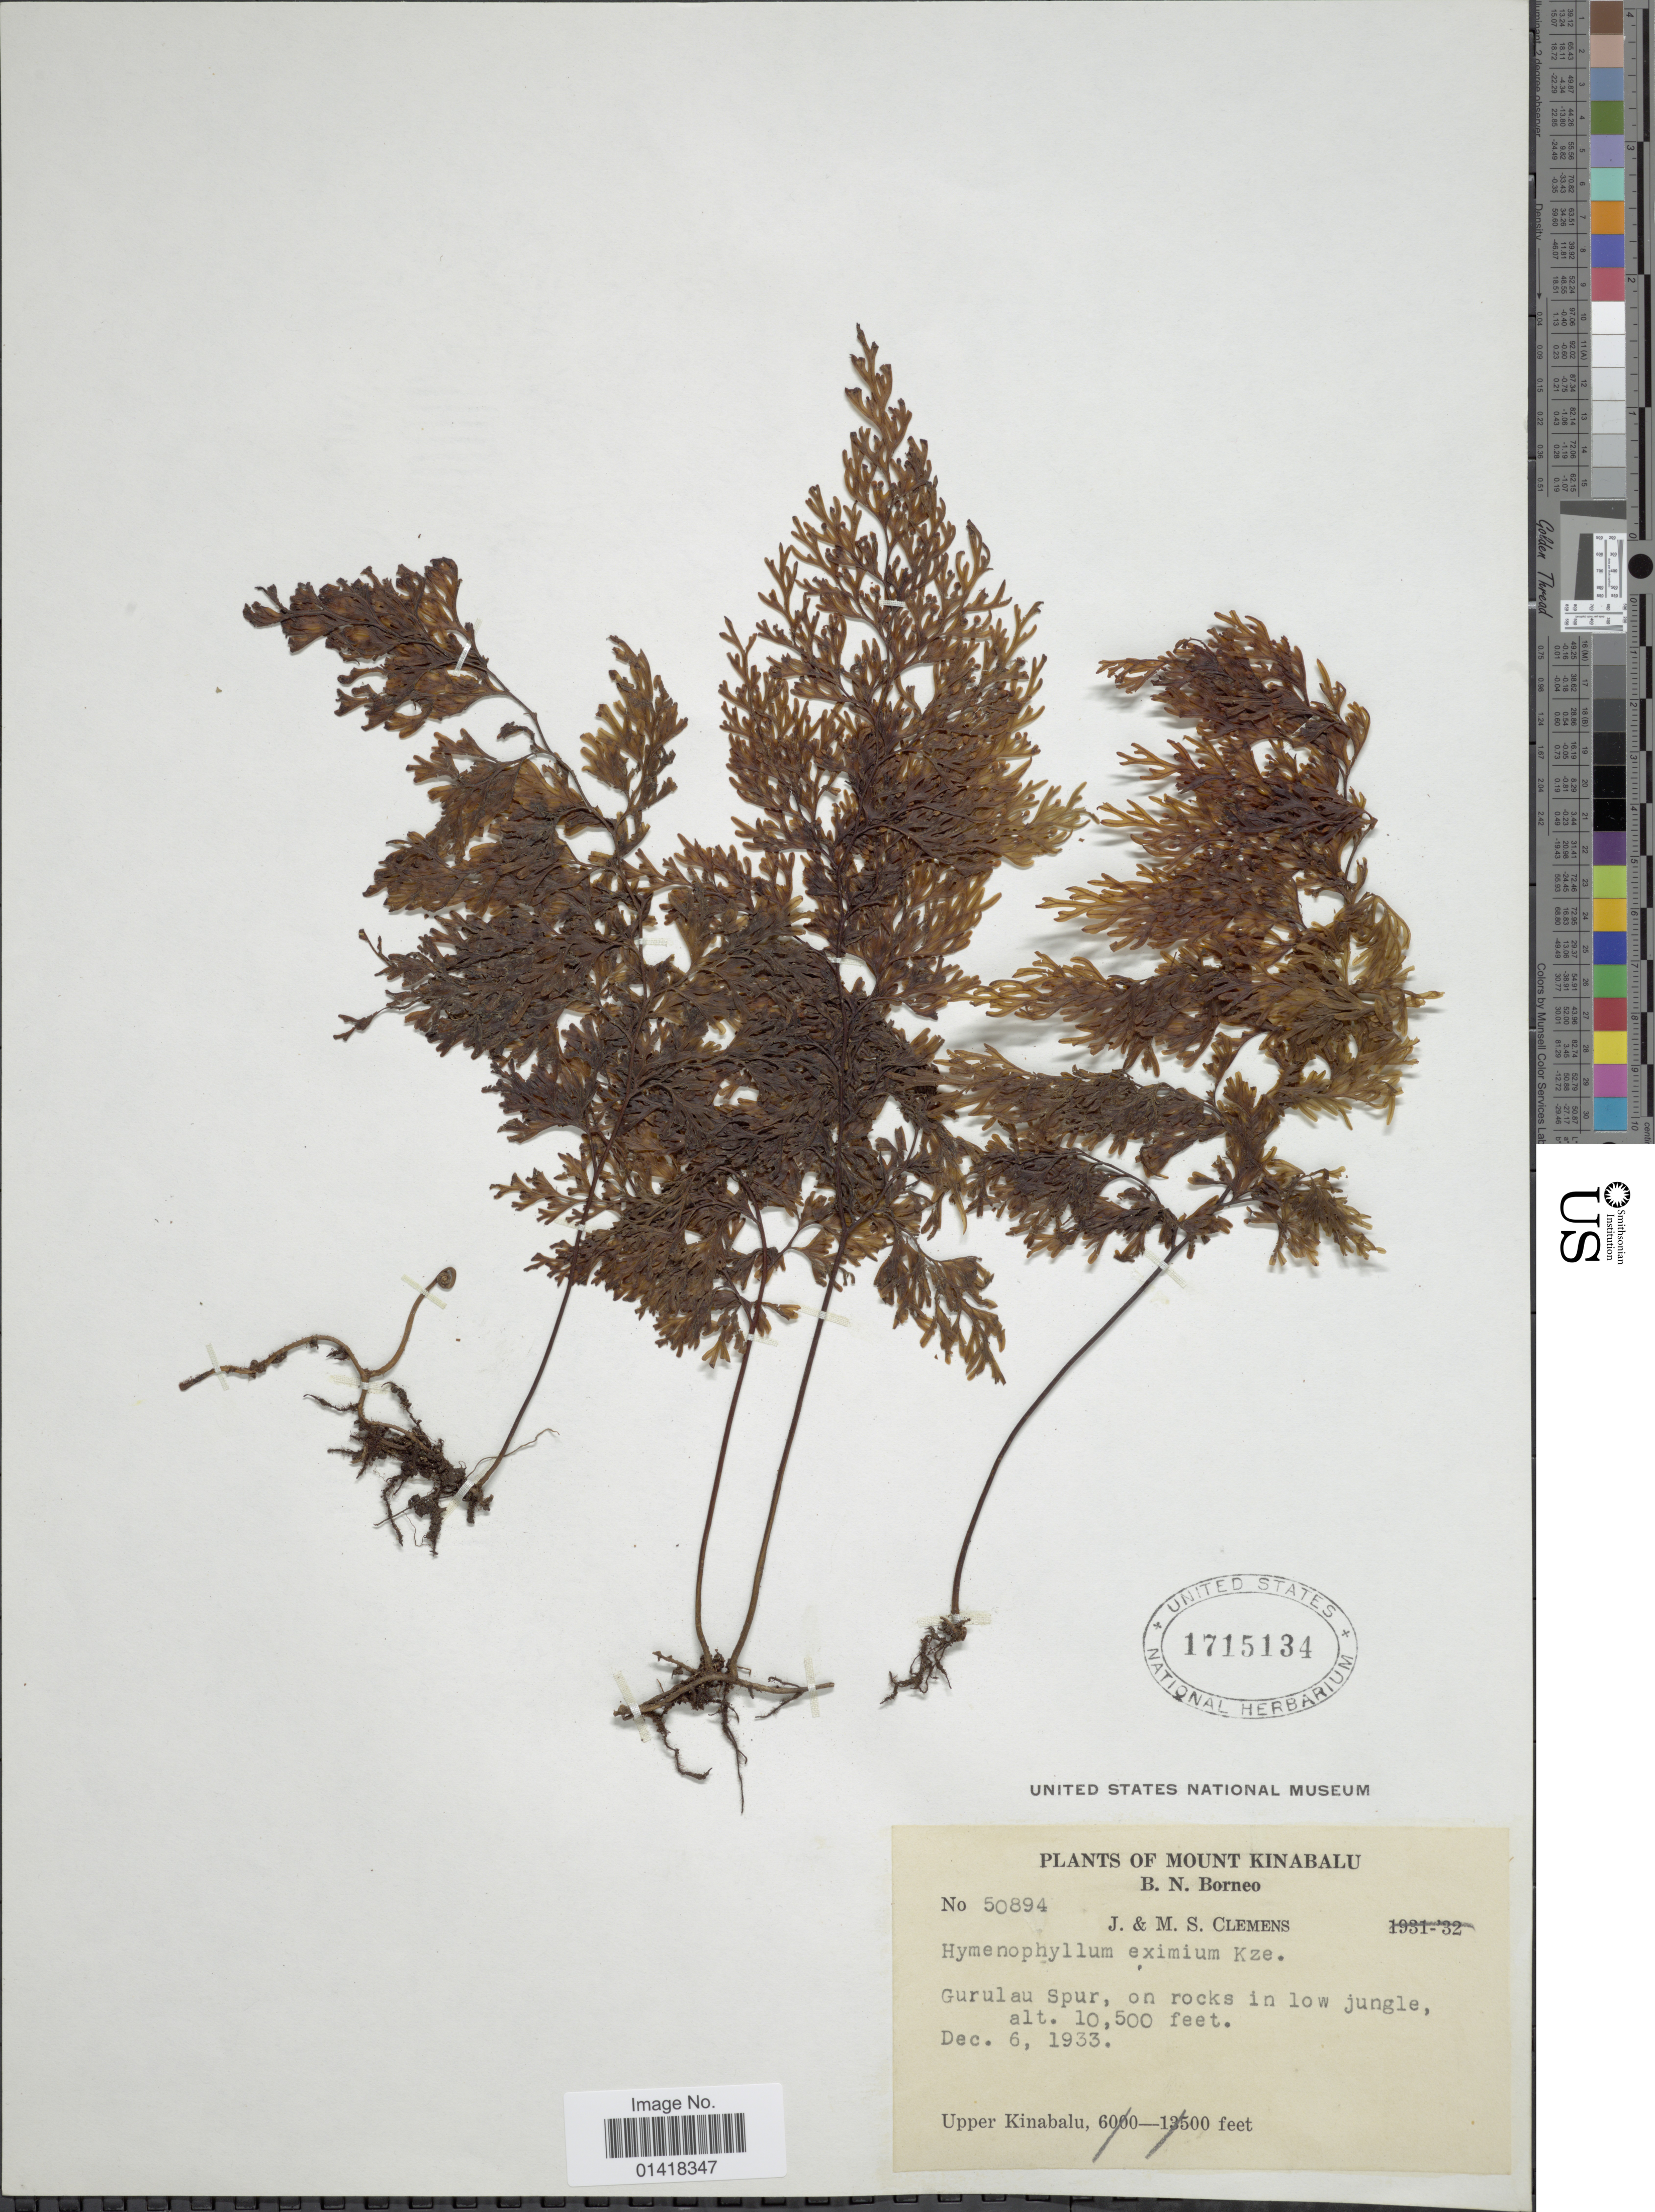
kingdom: Plantae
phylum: Tracheophyta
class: Polypodiopsida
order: Hymenophyllales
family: Hymenophyllaceae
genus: Hymenophyllum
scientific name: Hymenophyllum emarginatum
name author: Sw.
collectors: J. Clemens & M. S. Clemens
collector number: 50894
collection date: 1933-12-06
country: Malaysia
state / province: Sabah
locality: Mount Kinabalu, B.N. Borneo. Gurulau Spur, on rocks on low jungle. Upper Kinabalu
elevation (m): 3200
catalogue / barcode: US 1715134